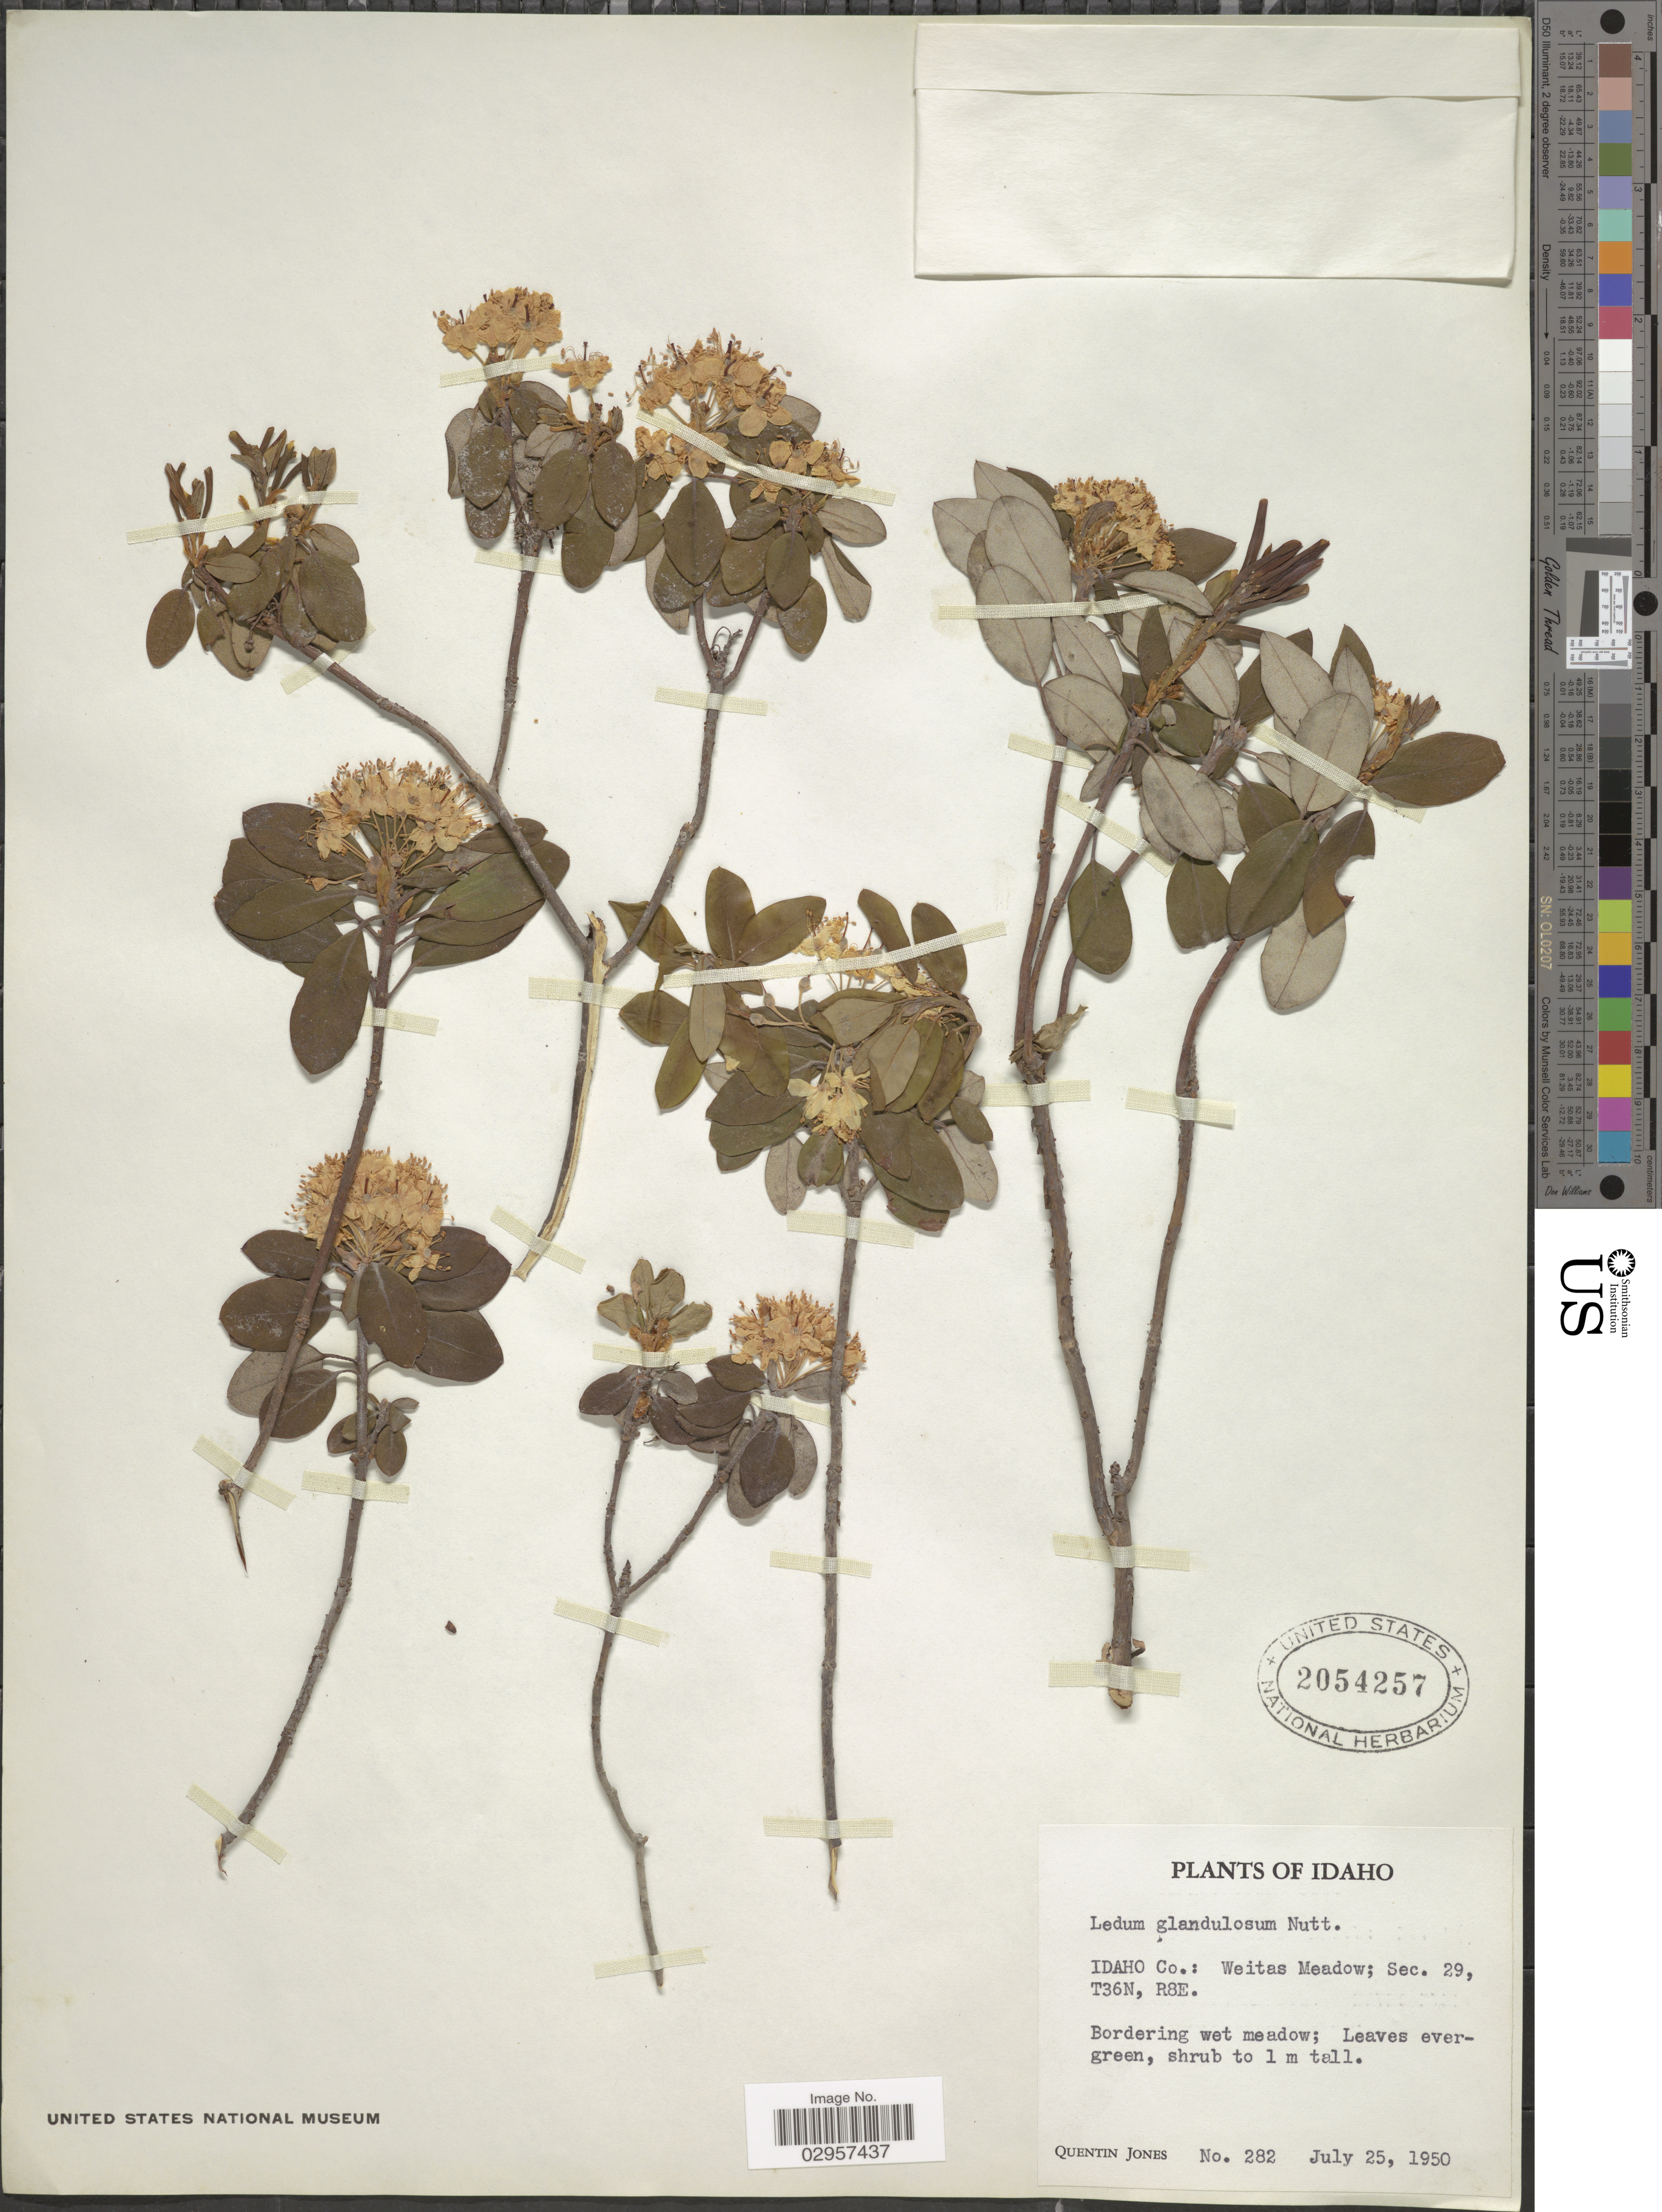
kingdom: Plantae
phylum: Tracheophyta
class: Magnoliopsida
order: Ericales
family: Ericaceae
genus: Ledum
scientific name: Ledum glandulosum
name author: Nutt.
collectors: Q. Jones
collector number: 282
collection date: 1950-07-25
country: United States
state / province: Idaho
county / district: Idaho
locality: Weitas Meadow, Sec. 29, T36N, R8E.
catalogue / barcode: US 2054257